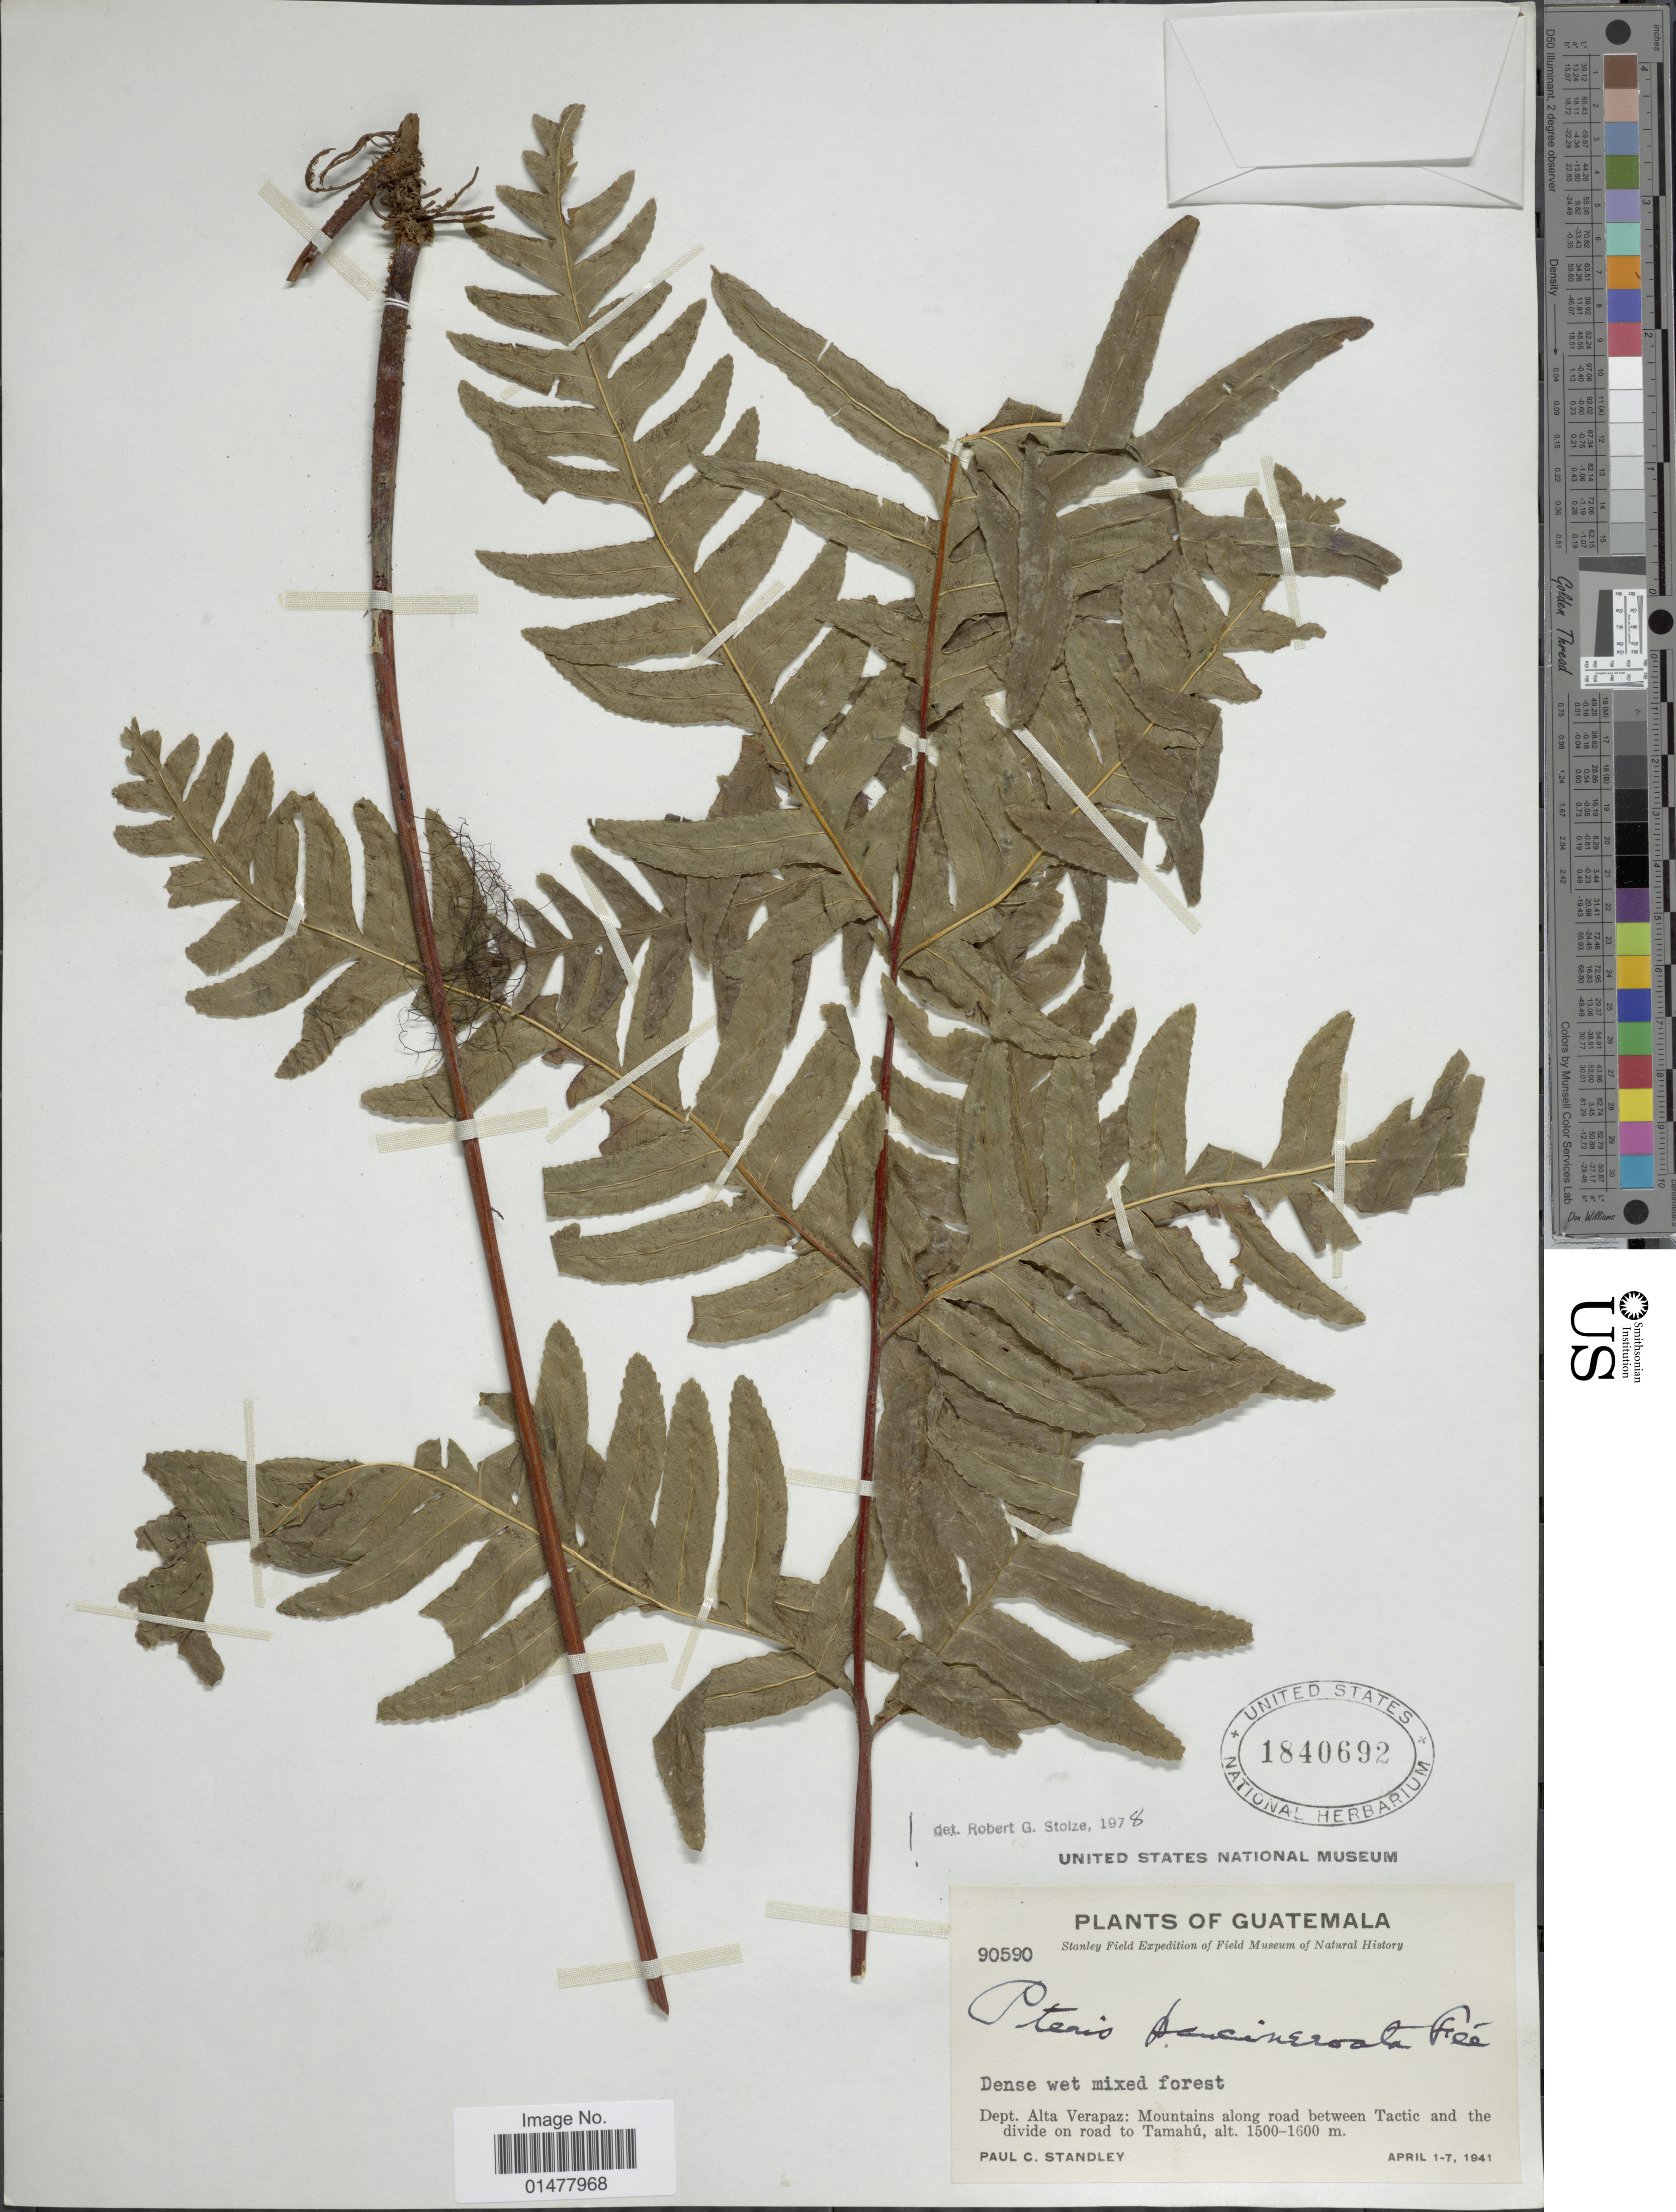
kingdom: Plantae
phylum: Tracheophyta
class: Polypodiopsida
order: Polypodiales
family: Pteridaceae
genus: Pteris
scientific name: Pteris paucinervata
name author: Fée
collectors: P. C. Standley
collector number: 90590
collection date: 1941-04-01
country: Guatemala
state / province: Alta Verapaz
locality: Plants of Guatemala, Dept. Alta Verapaz: Mountains along road between Tactic and the divide on road to Tamahu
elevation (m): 1500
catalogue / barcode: US 1840692